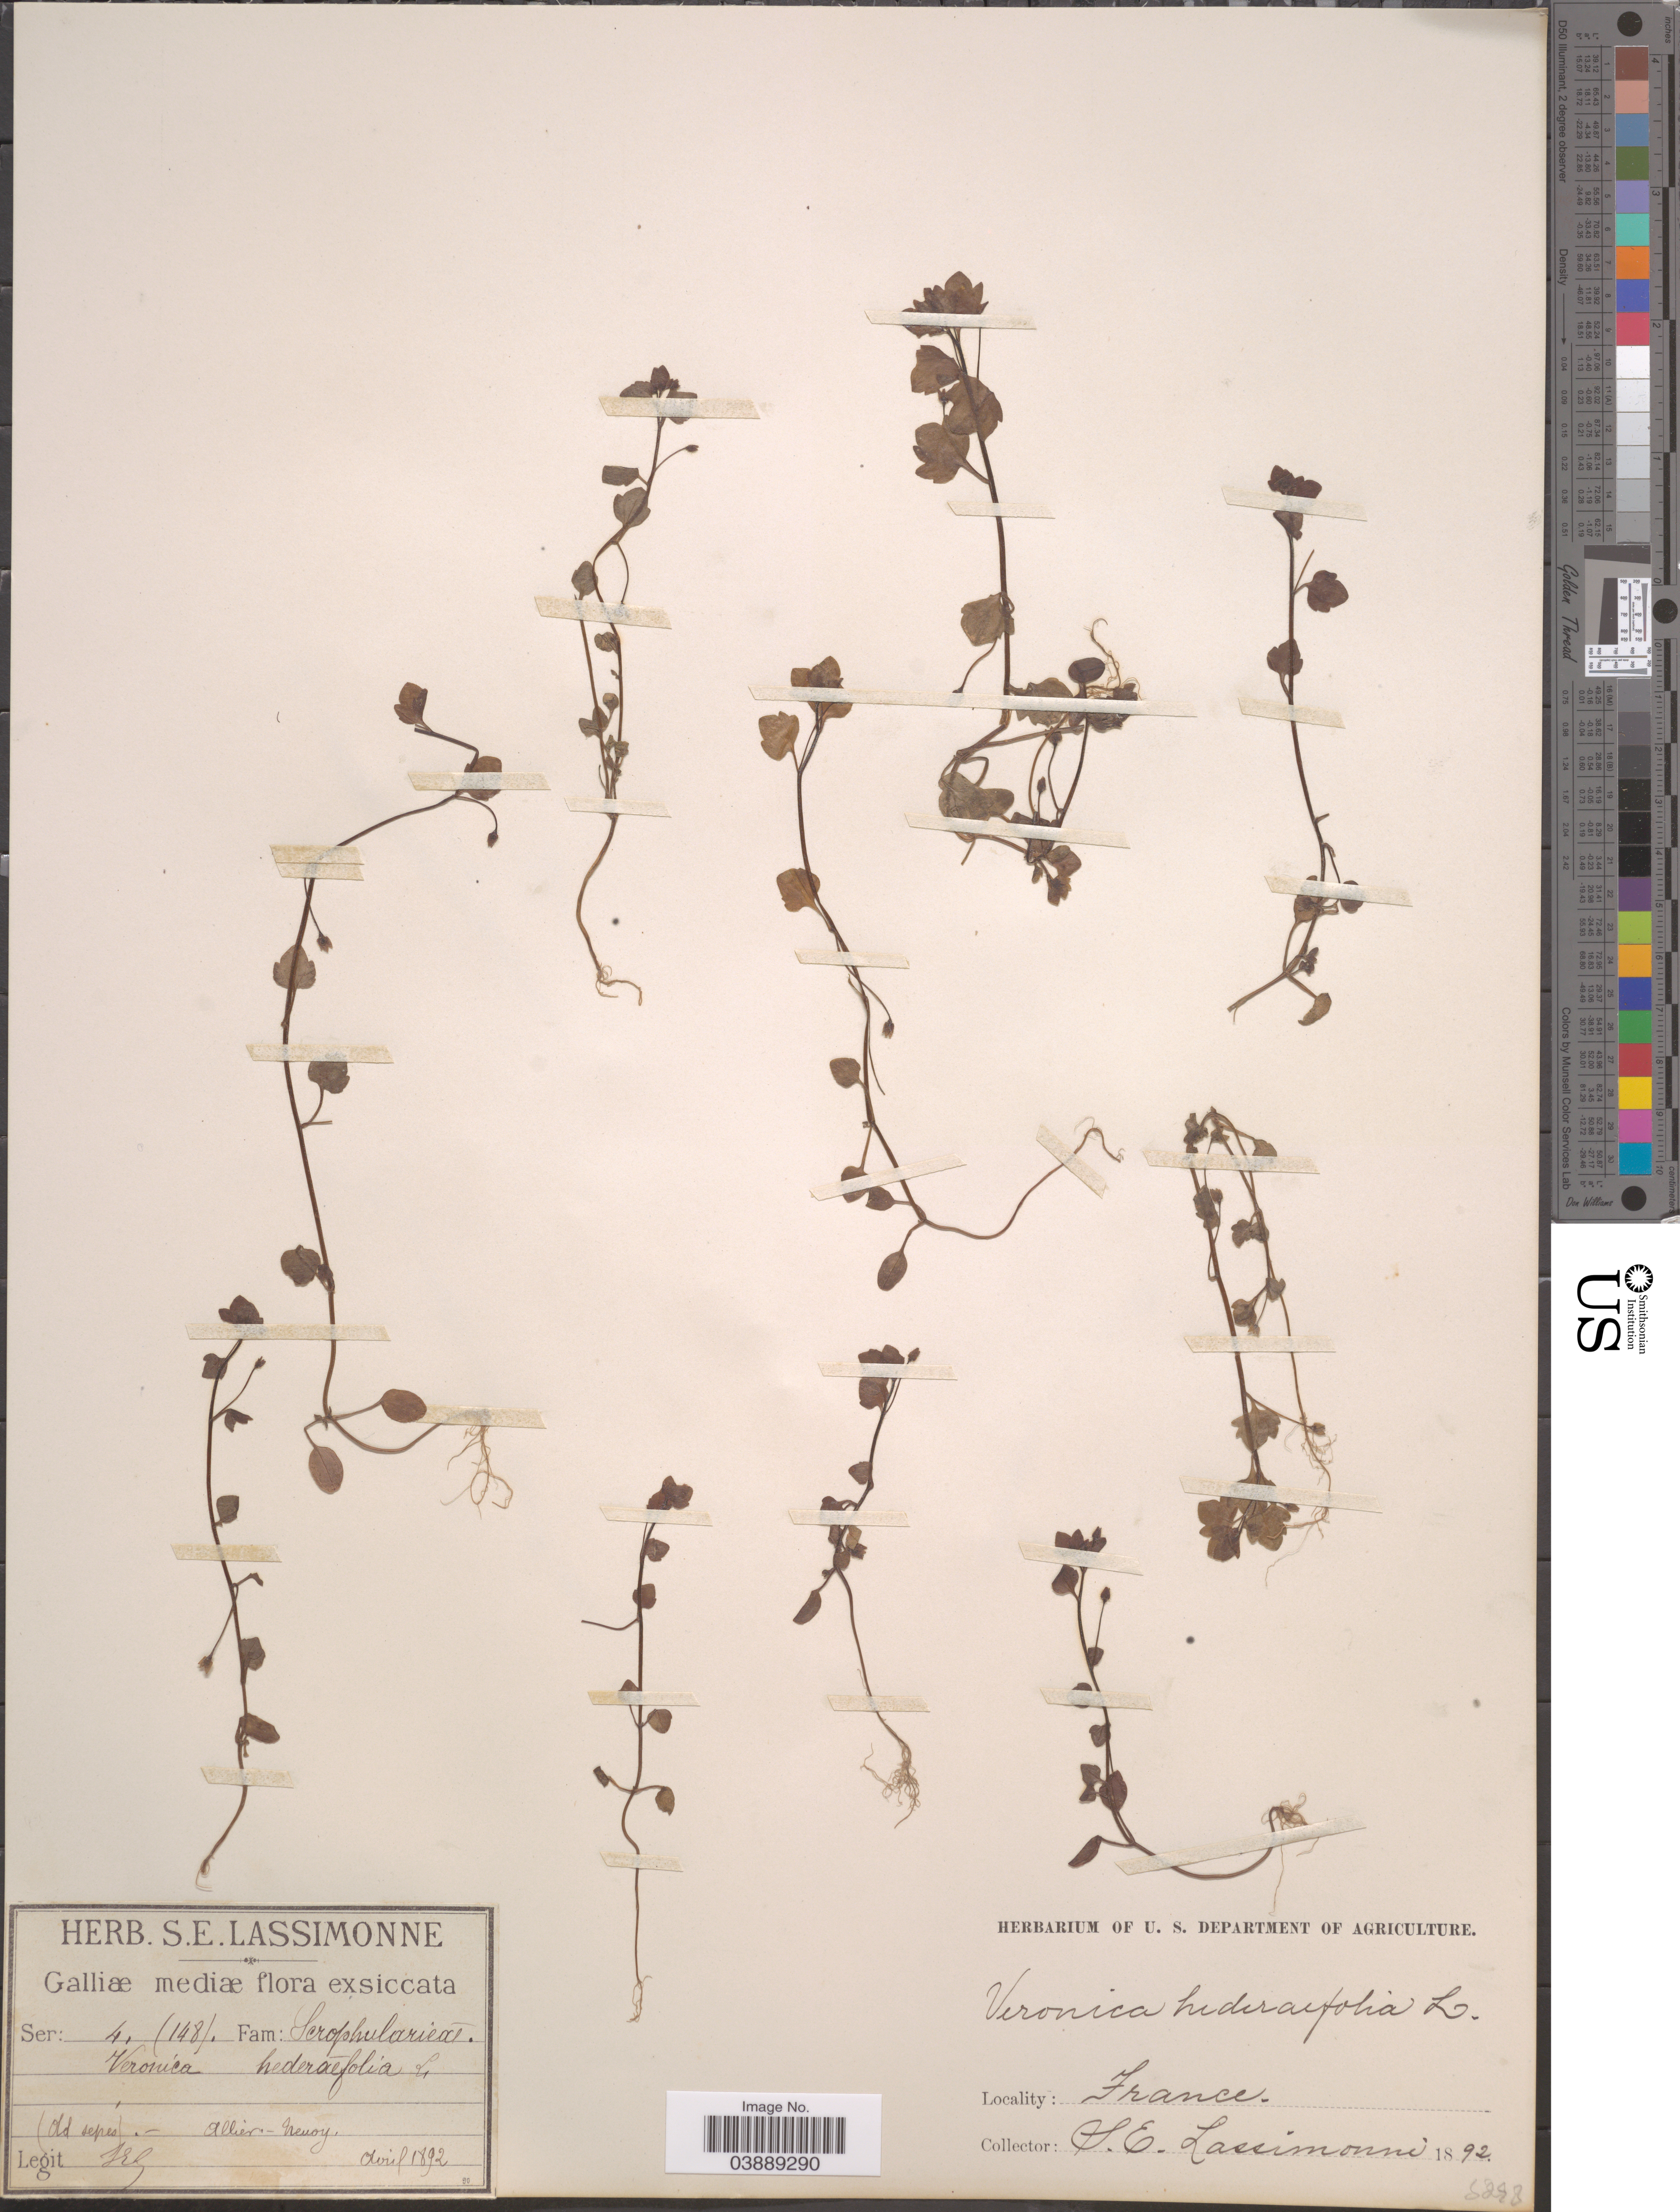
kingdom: Plantae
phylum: Tracheophyta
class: Magnoliopsida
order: Lamiales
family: Plantaginaceae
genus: Veronica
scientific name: Veronica hederifolia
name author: L.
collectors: S. Lassimonne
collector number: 148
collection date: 1892-04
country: France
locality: Galliæ . Allier-Neuoy.